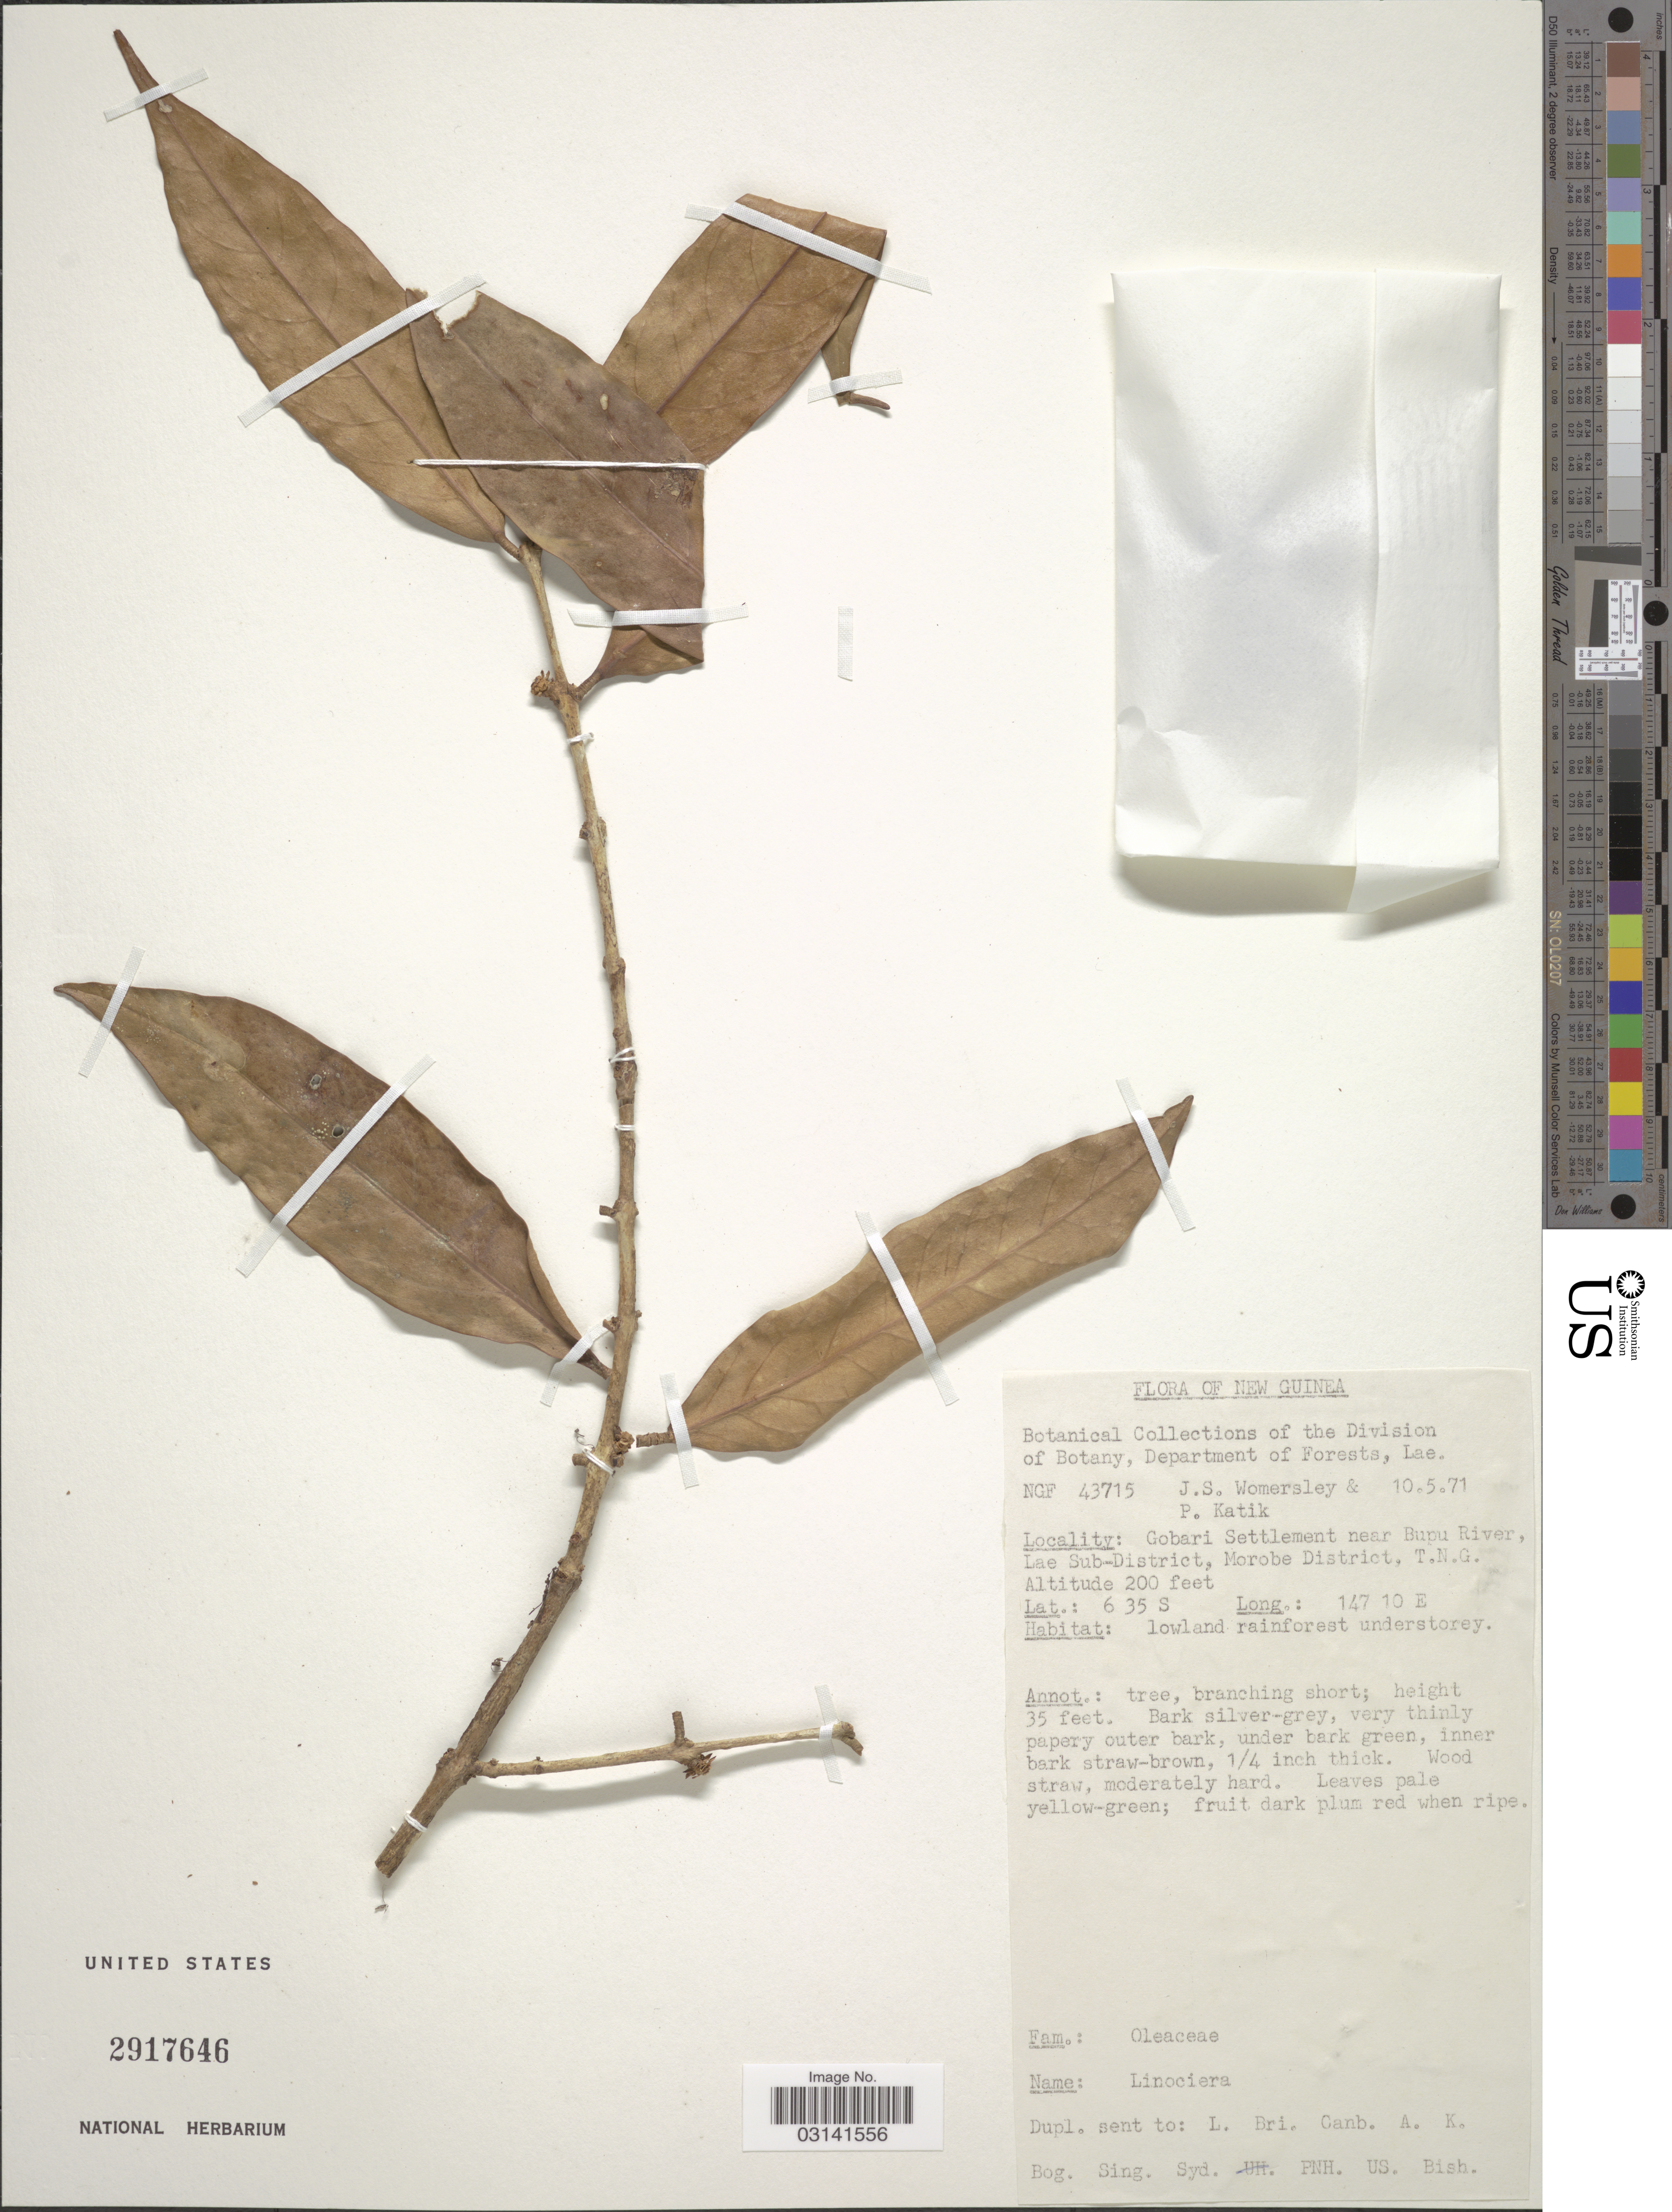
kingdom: Plantae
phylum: Tracheophyta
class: Magnoliopsida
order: Lamiales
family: Oleaceae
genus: Chionanthus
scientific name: Chionanthus sp.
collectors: J. S. Womersley & P. Katik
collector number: NGF 43715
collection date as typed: Transcribed d/m/y: 10/5/71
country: Papua New Guinea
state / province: Morobe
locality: New Guinea. Gobari Settlement near Bupu river, Lae Sub-District, Morobe District, T.N.G.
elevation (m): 61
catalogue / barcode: US 2917646